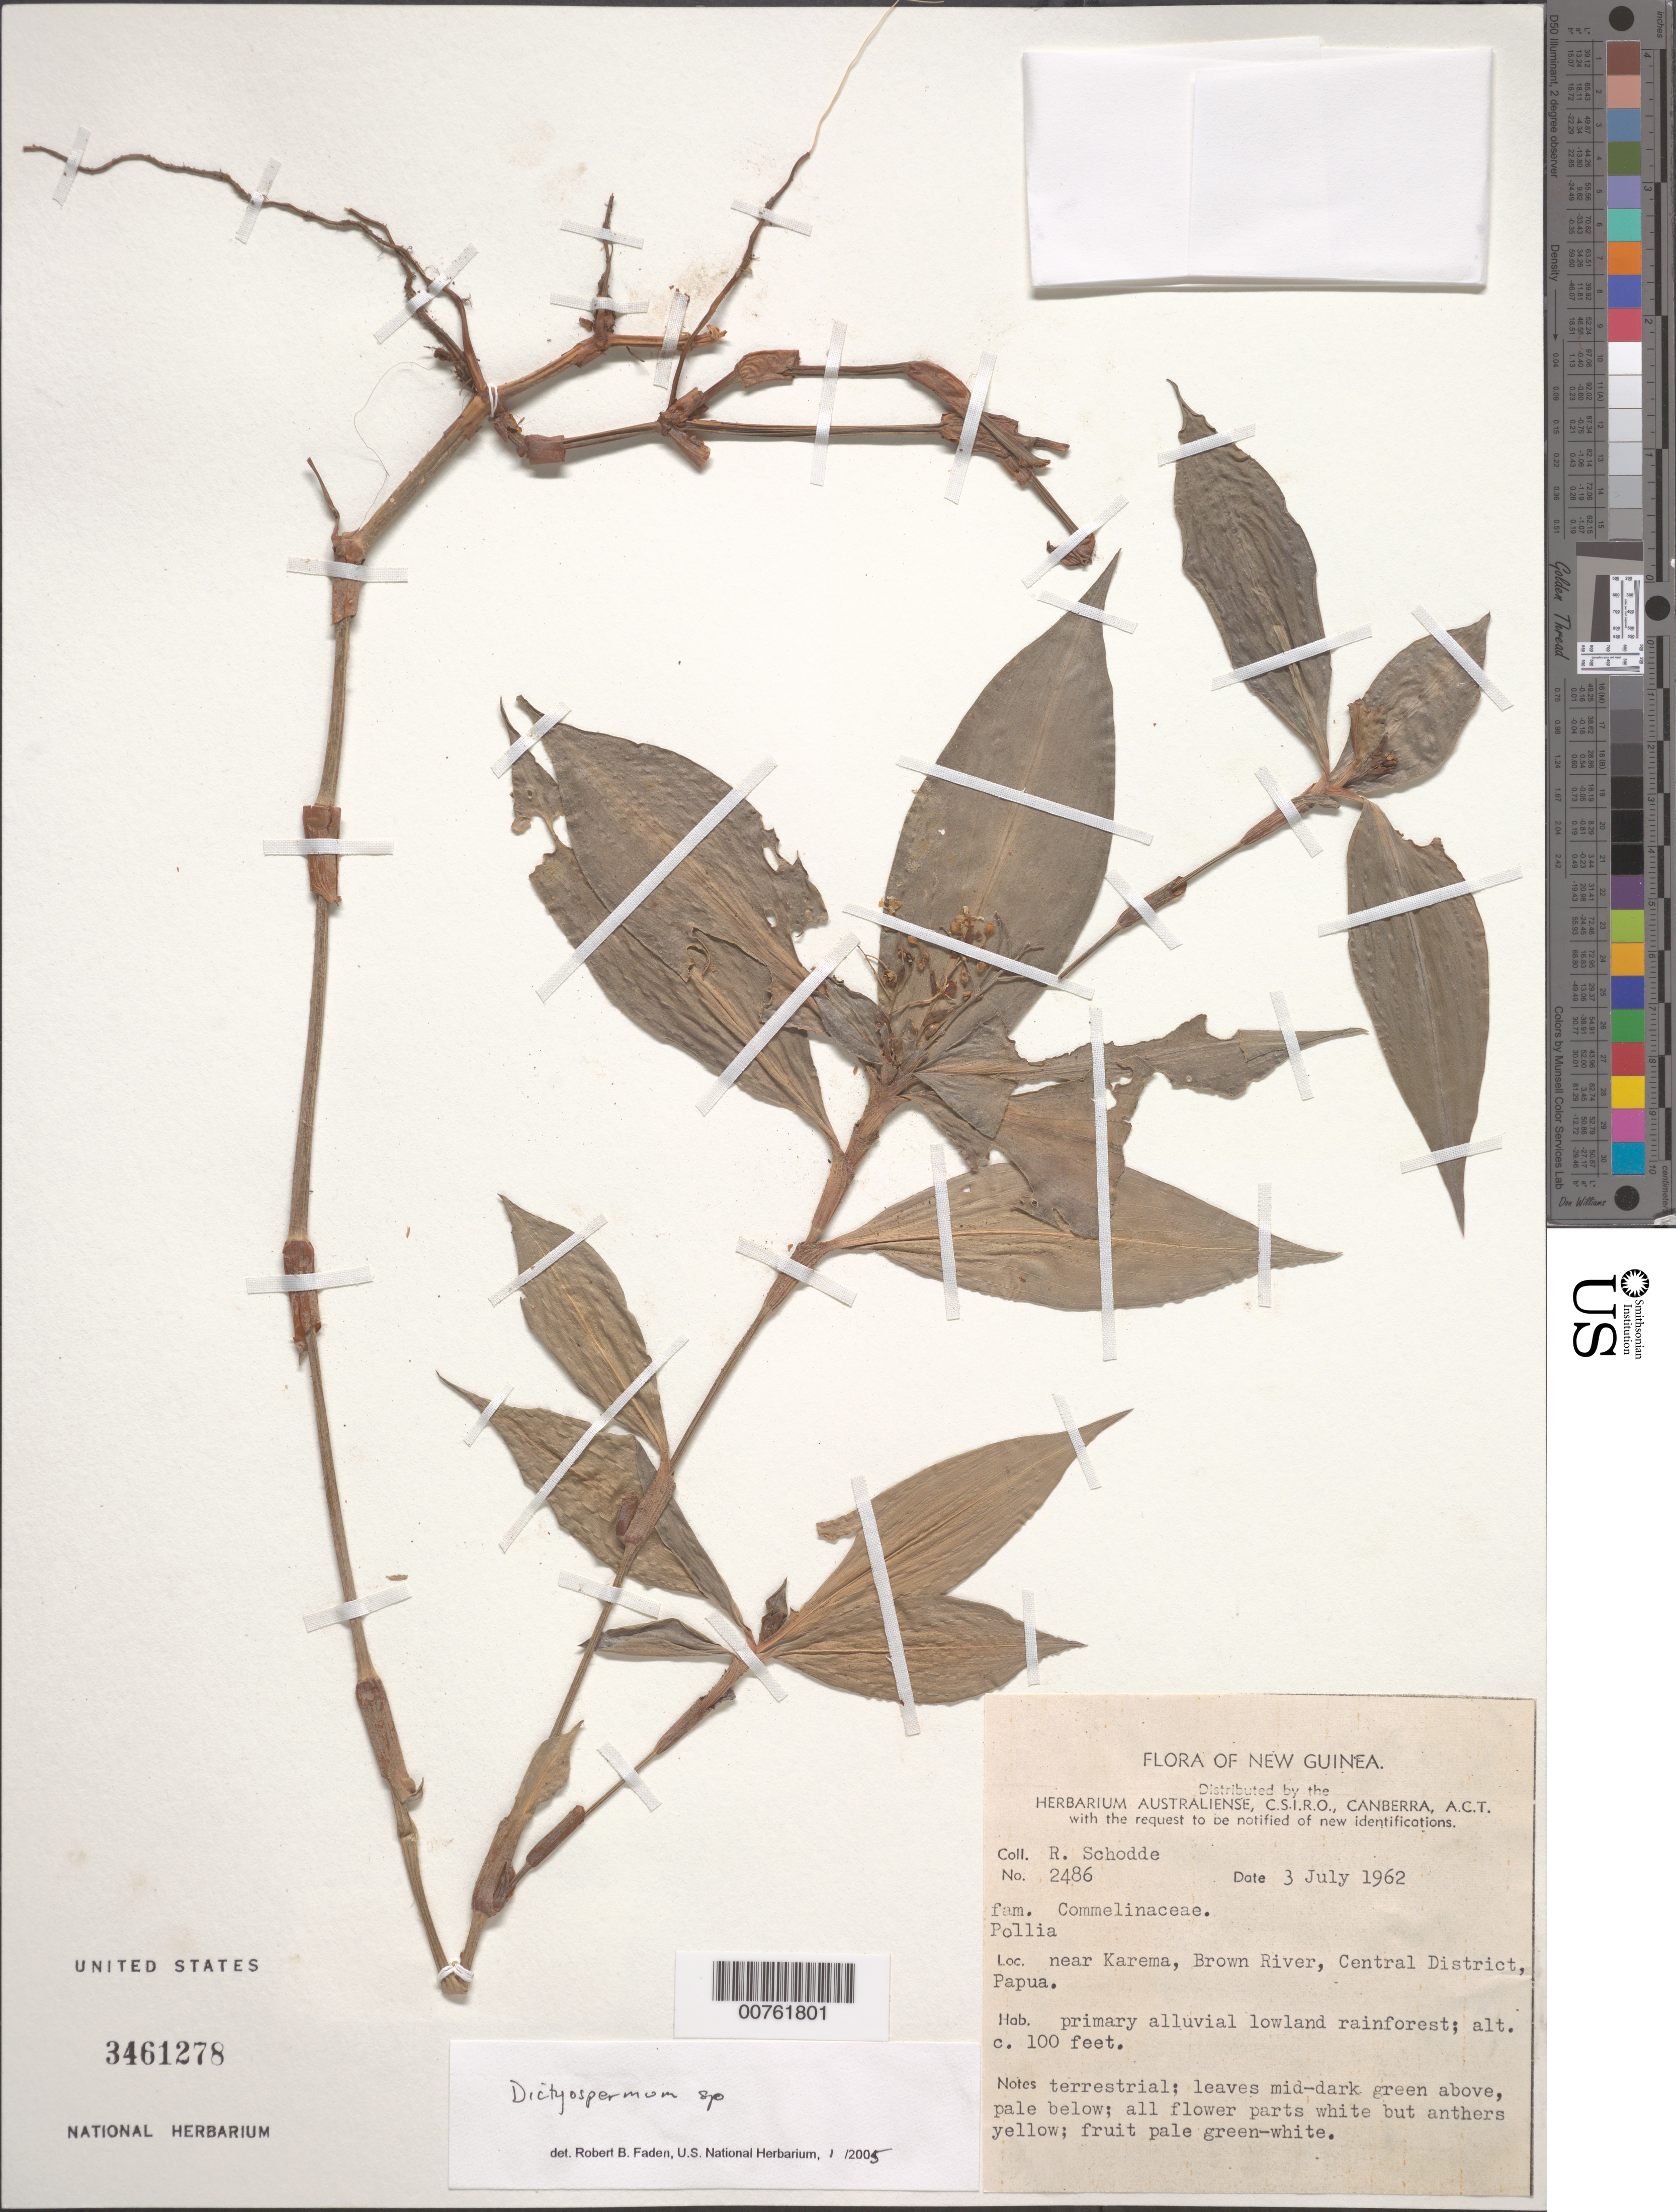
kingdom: Plantae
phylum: Tracheophyta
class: Liliopsida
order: Commelinales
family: Commelinaceae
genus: Dictyospermum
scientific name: Dictyospermum sp.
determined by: Faden, Robert B., (US), Smithsonian Institution - National Museum of Natural History (UNITED STATES)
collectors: R. Schodde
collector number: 2486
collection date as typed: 03 Jul 1962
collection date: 1962-07-03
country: Papua New Guinea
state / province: Central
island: New Guinea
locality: Near Karema, Brown River.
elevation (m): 30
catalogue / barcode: US 3461278